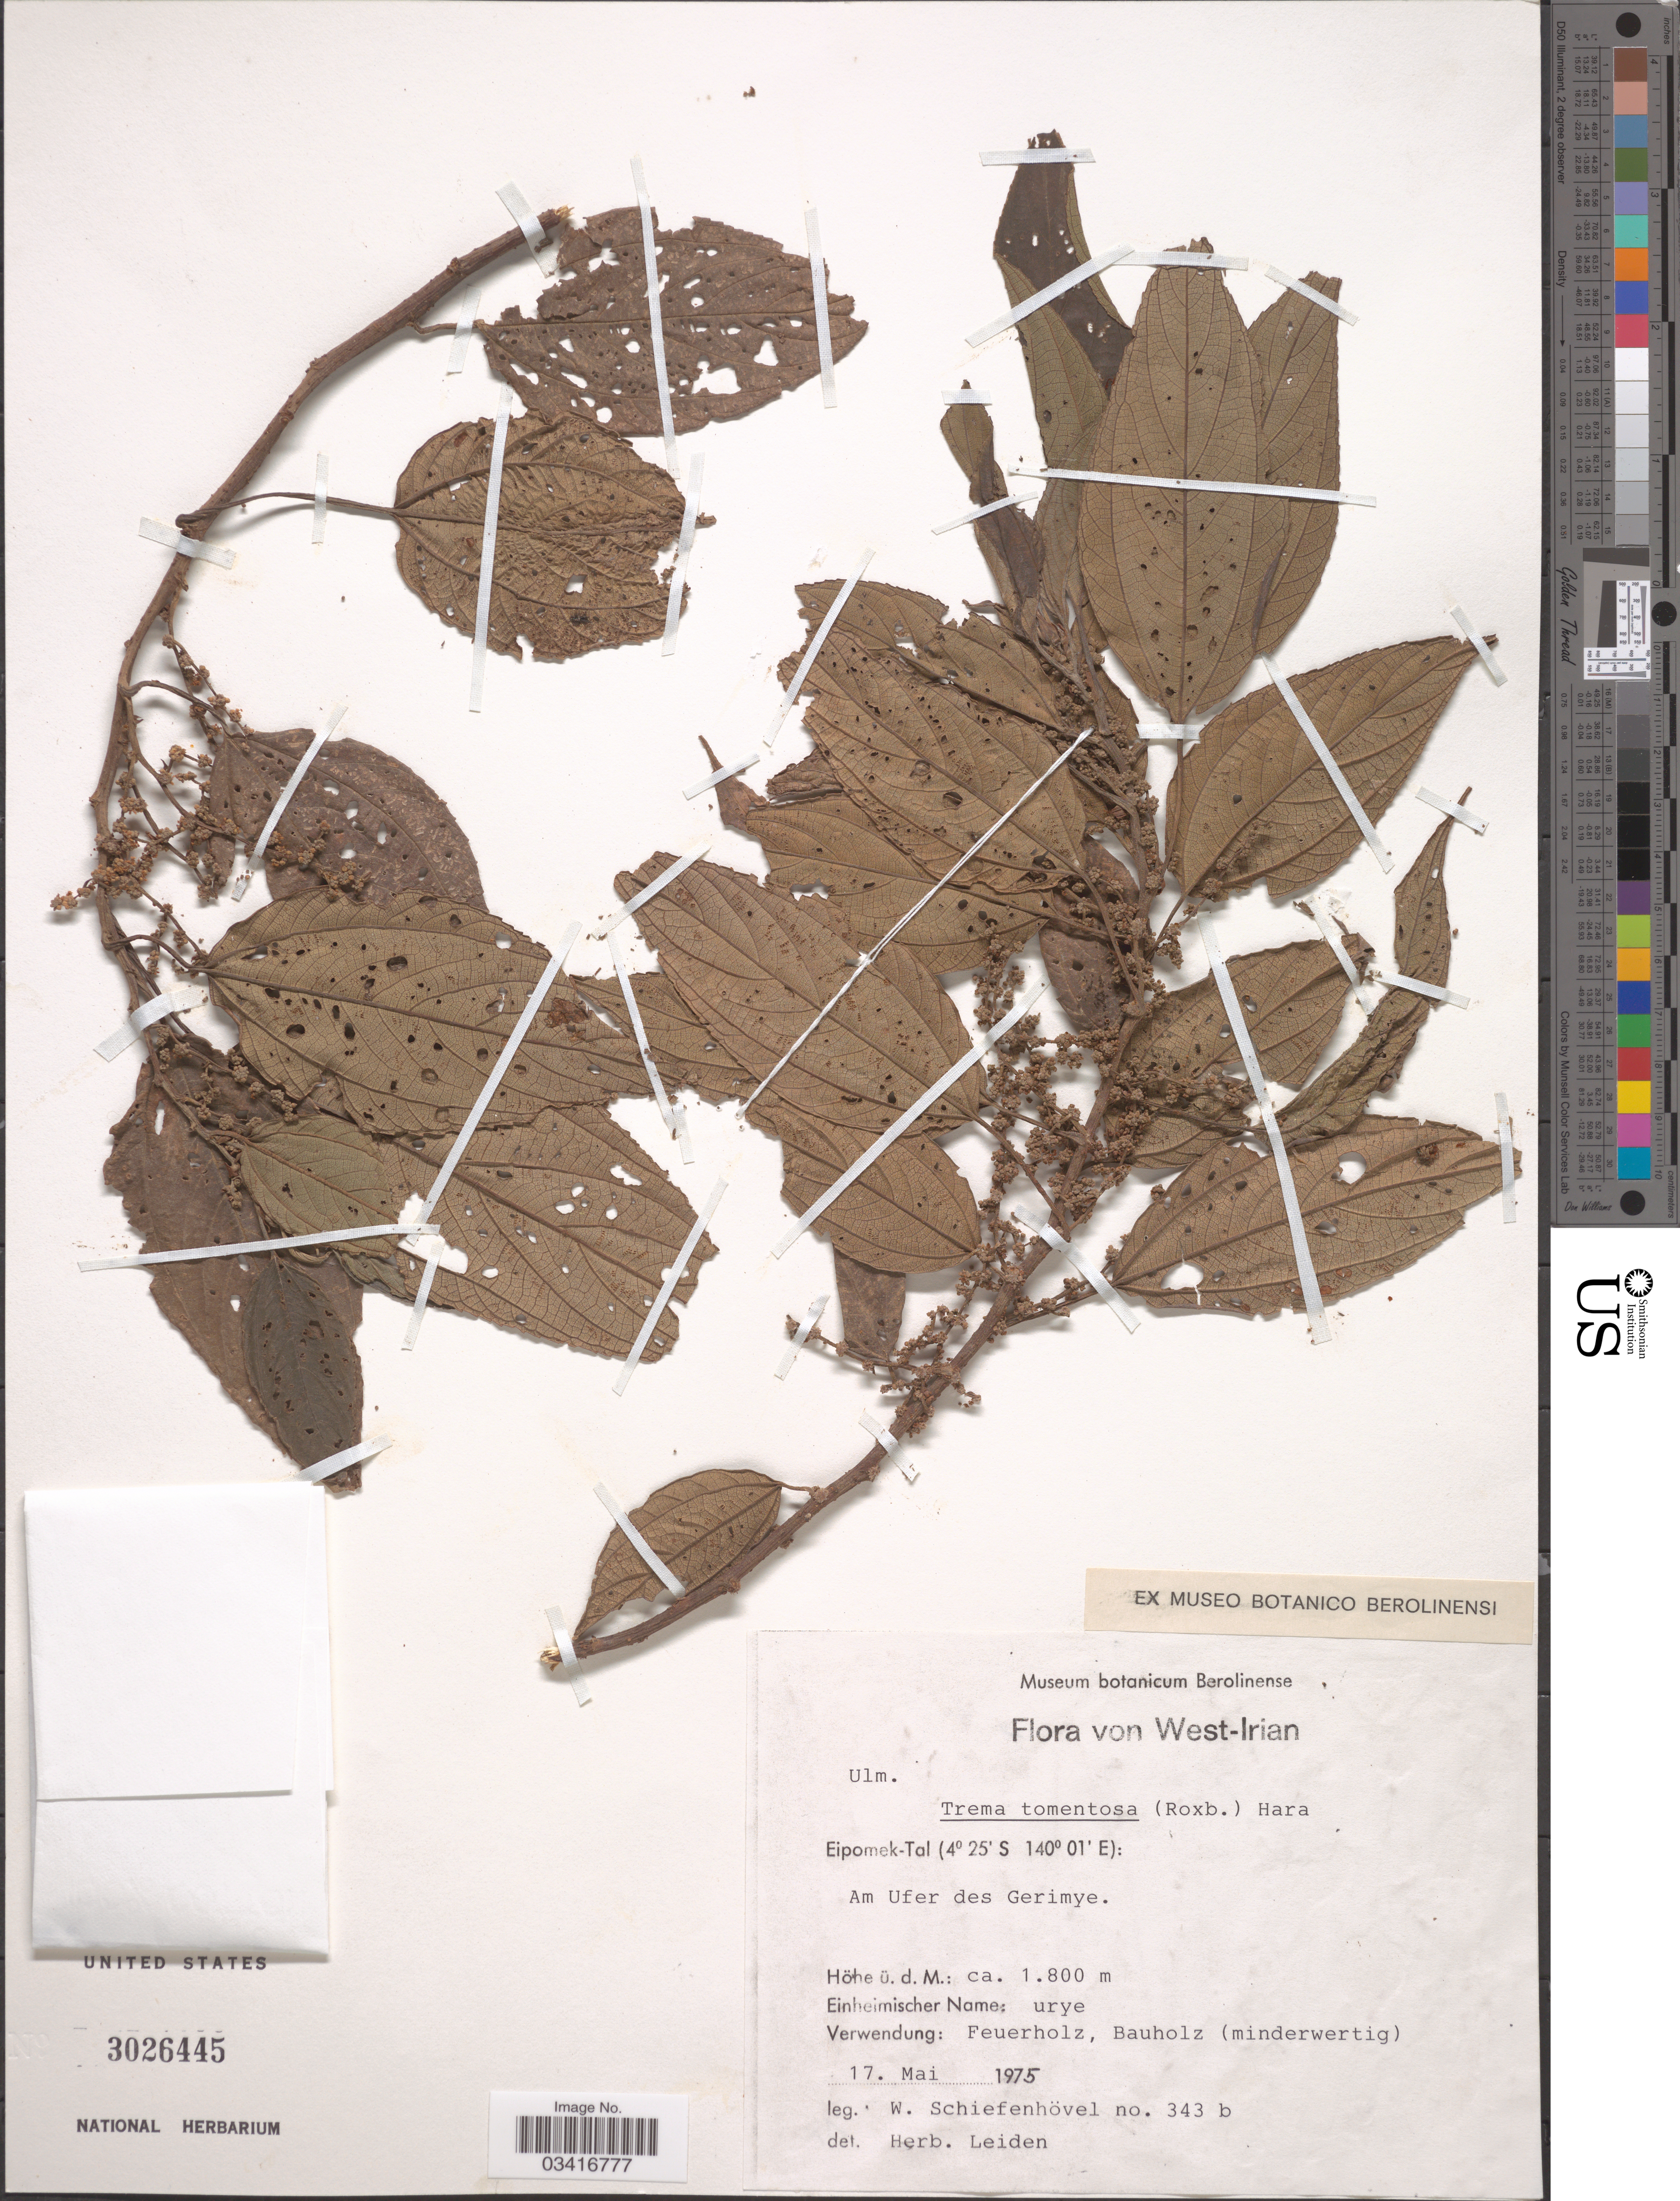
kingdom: Plantae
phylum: Tracheophyta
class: Magnoliopsida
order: Rosales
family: Cannabaceae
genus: Trema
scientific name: Trema tomentosum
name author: (Roxb.) Y. Hara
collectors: W. Schiefenhövel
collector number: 343 b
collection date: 1975-05-17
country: Indonesia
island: New Guinea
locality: West-Irian. Eipomek-Tal. Am Ufer des Gerimye.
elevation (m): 1800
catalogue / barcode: US 3026445